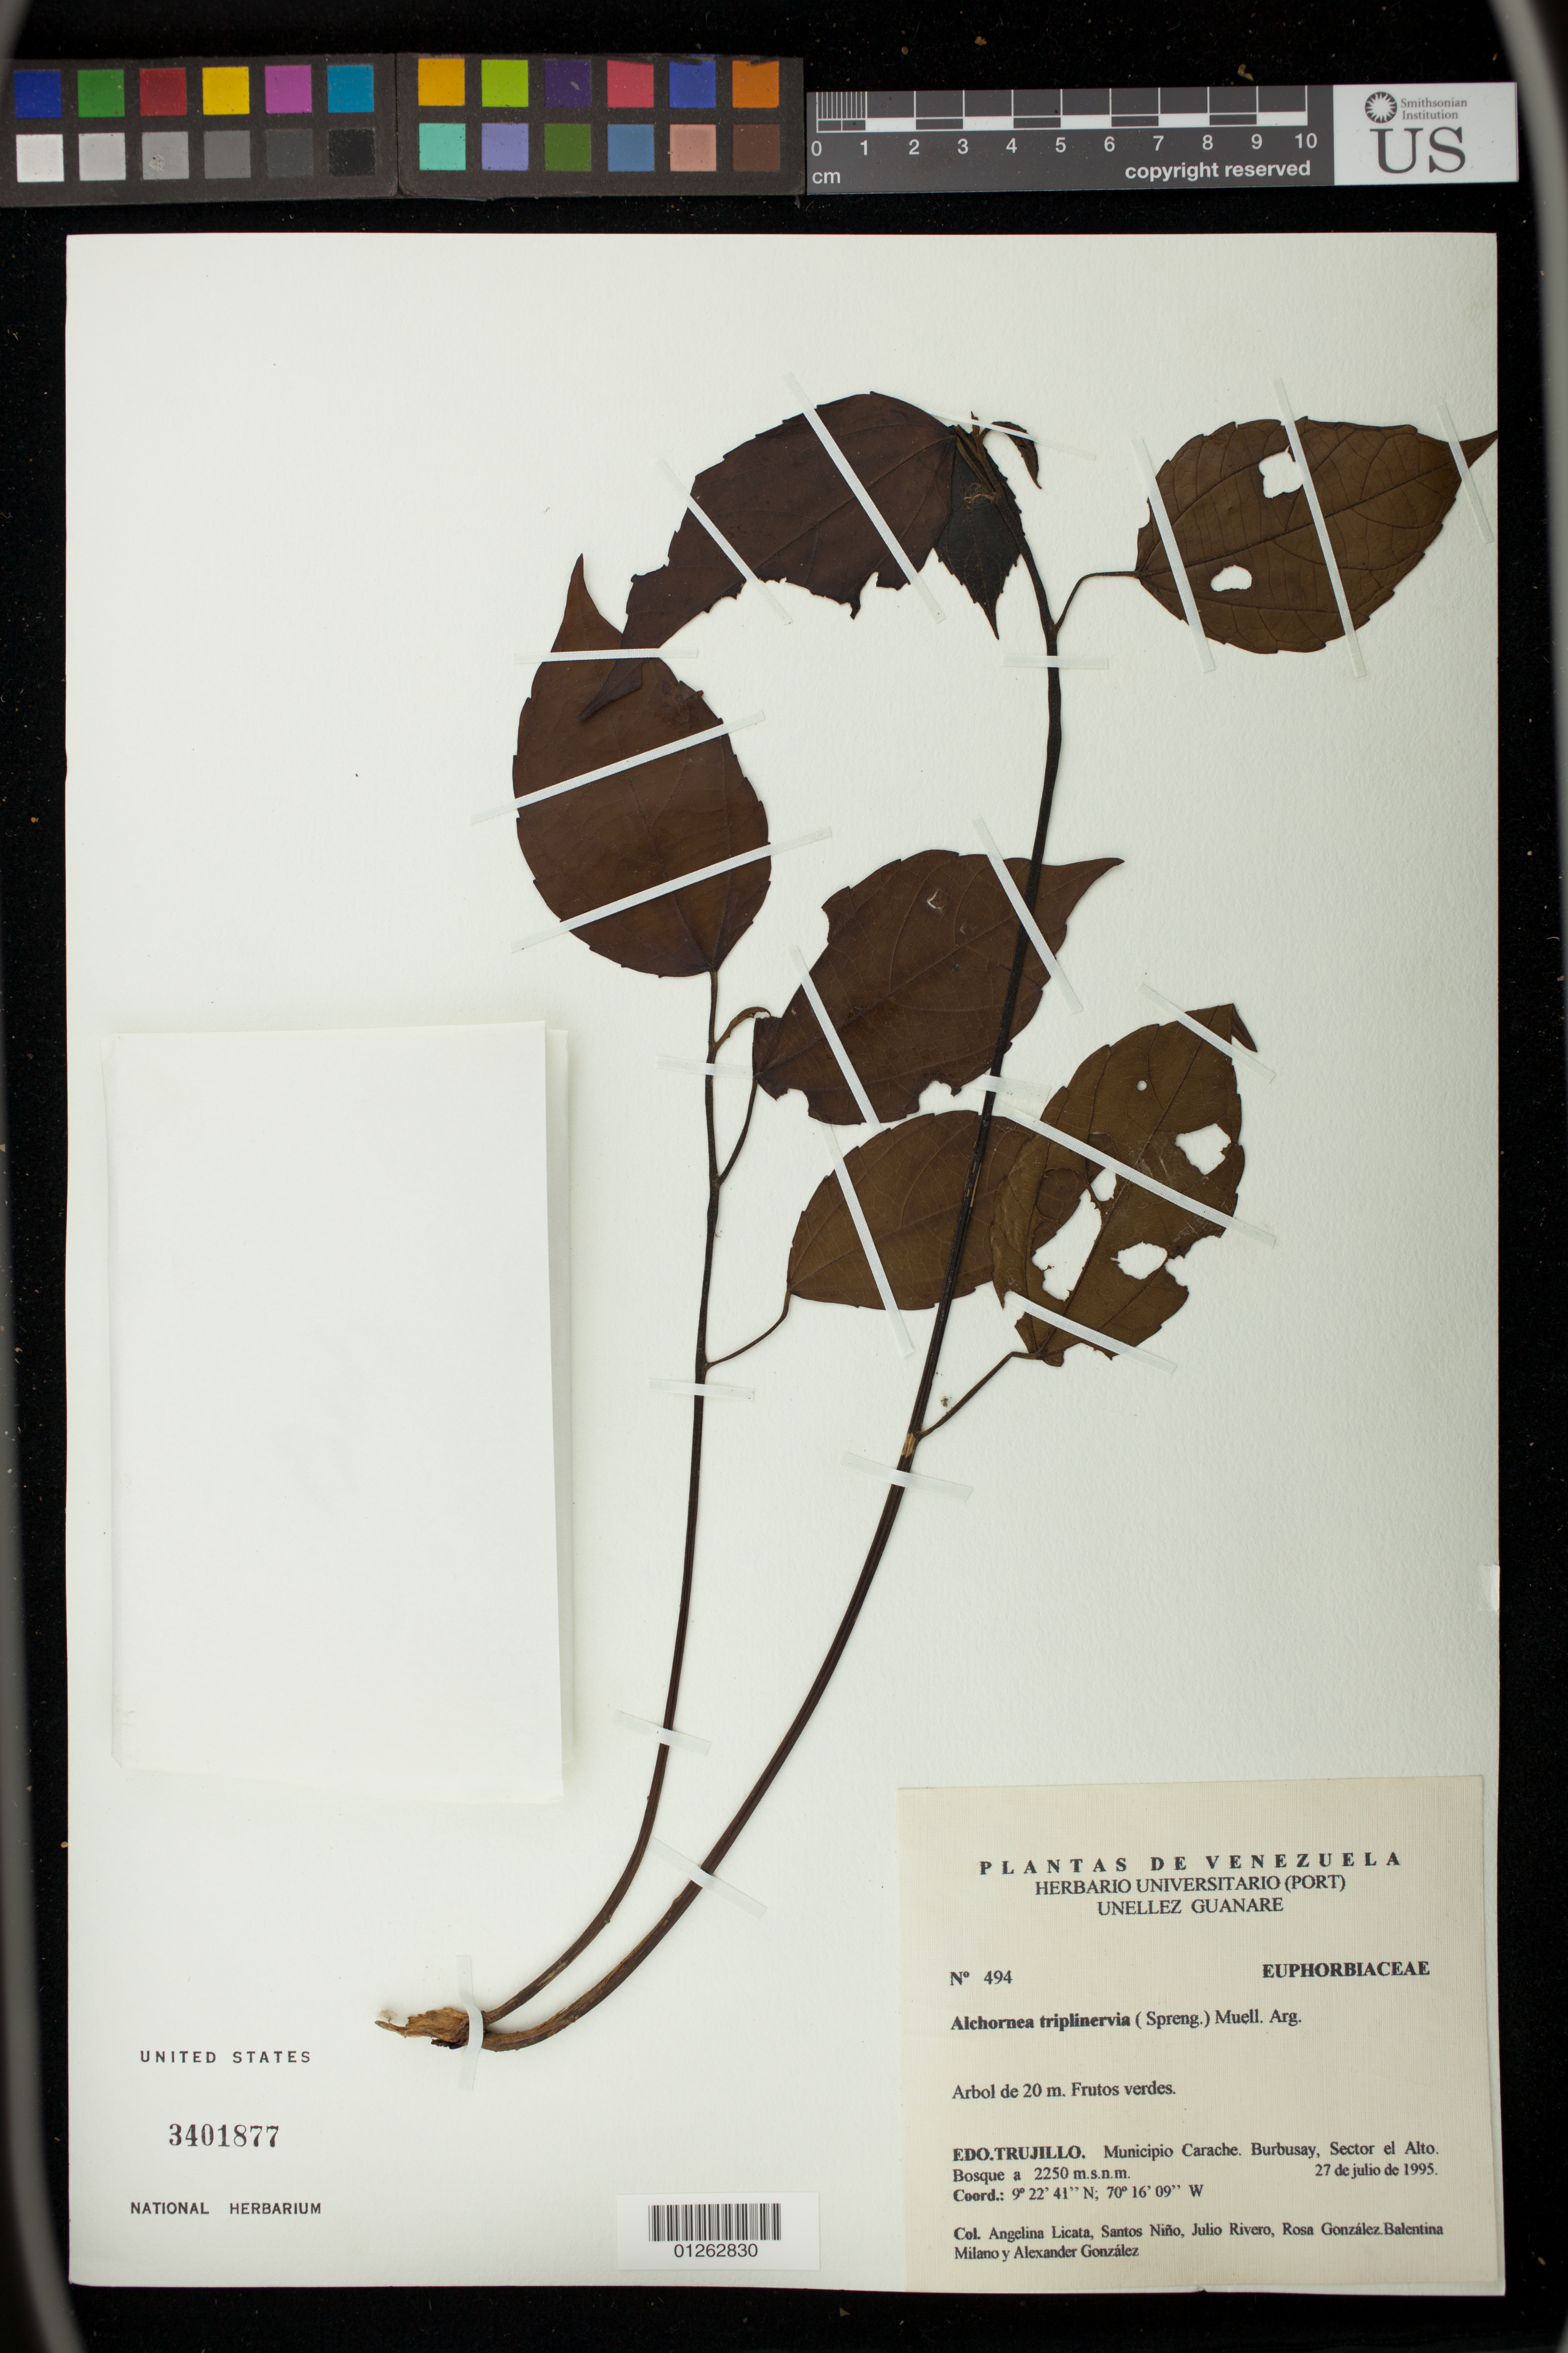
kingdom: Plantae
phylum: Tracheophyta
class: Magnoliopsida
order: Malpighiales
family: Euphorbiaceae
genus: Alchornea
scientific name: Alchornea triplinervia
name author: (Spreng.) Müll. Arg.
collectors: A. Licata, S. M. Niño, J. Rivero, R. González, B. Milano & A. C. González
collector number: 494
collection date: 1995-07-27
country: Venezuela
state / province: Trujillo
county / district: Carache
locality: Burbusay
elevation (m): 2250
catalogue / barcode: US 3401877